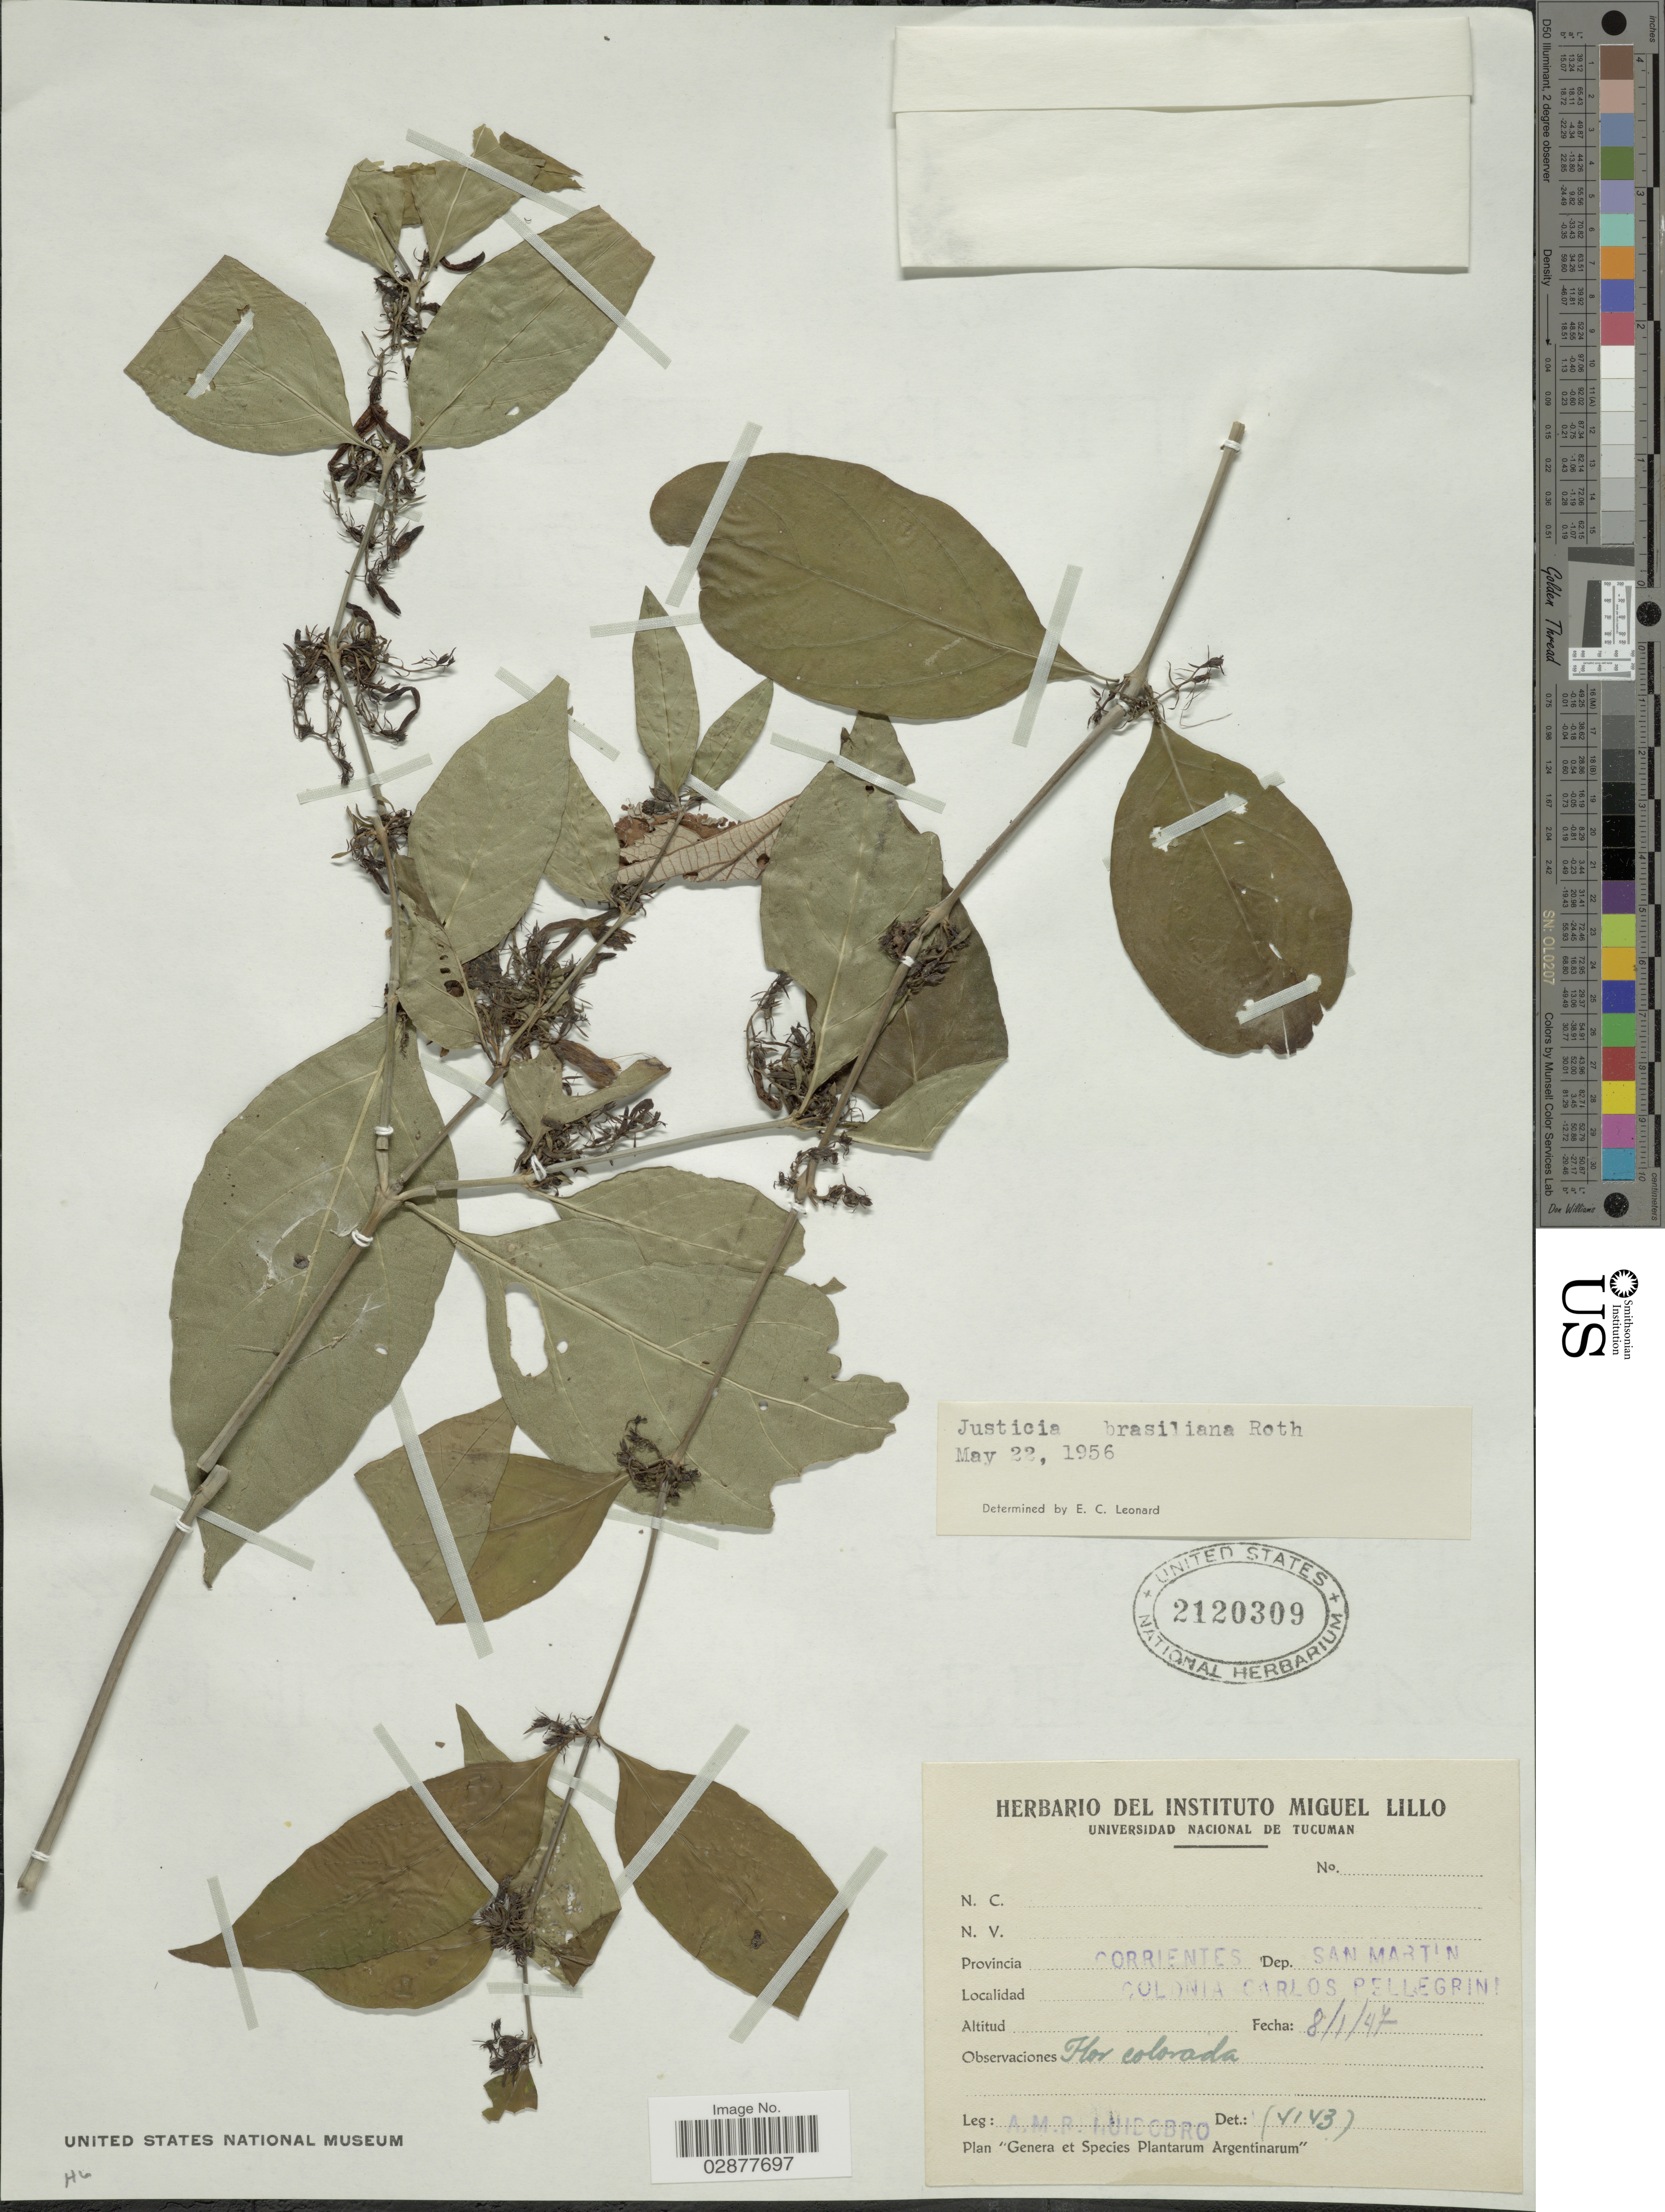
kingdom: Plantae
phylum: Tracheophyta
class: Magnoliopsida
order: Lamiales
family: Acanthaceae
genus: Justicia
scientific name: Justicia brasiliana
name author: Roth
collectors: A. M. R. Huidobro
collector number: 4143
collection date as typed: Transcribed d/m/y: 8/1/47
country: Argentina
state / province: Corrientes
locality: Dep. San Martin. Colonia Carlos Pellegrini.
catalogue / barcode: US 2120309